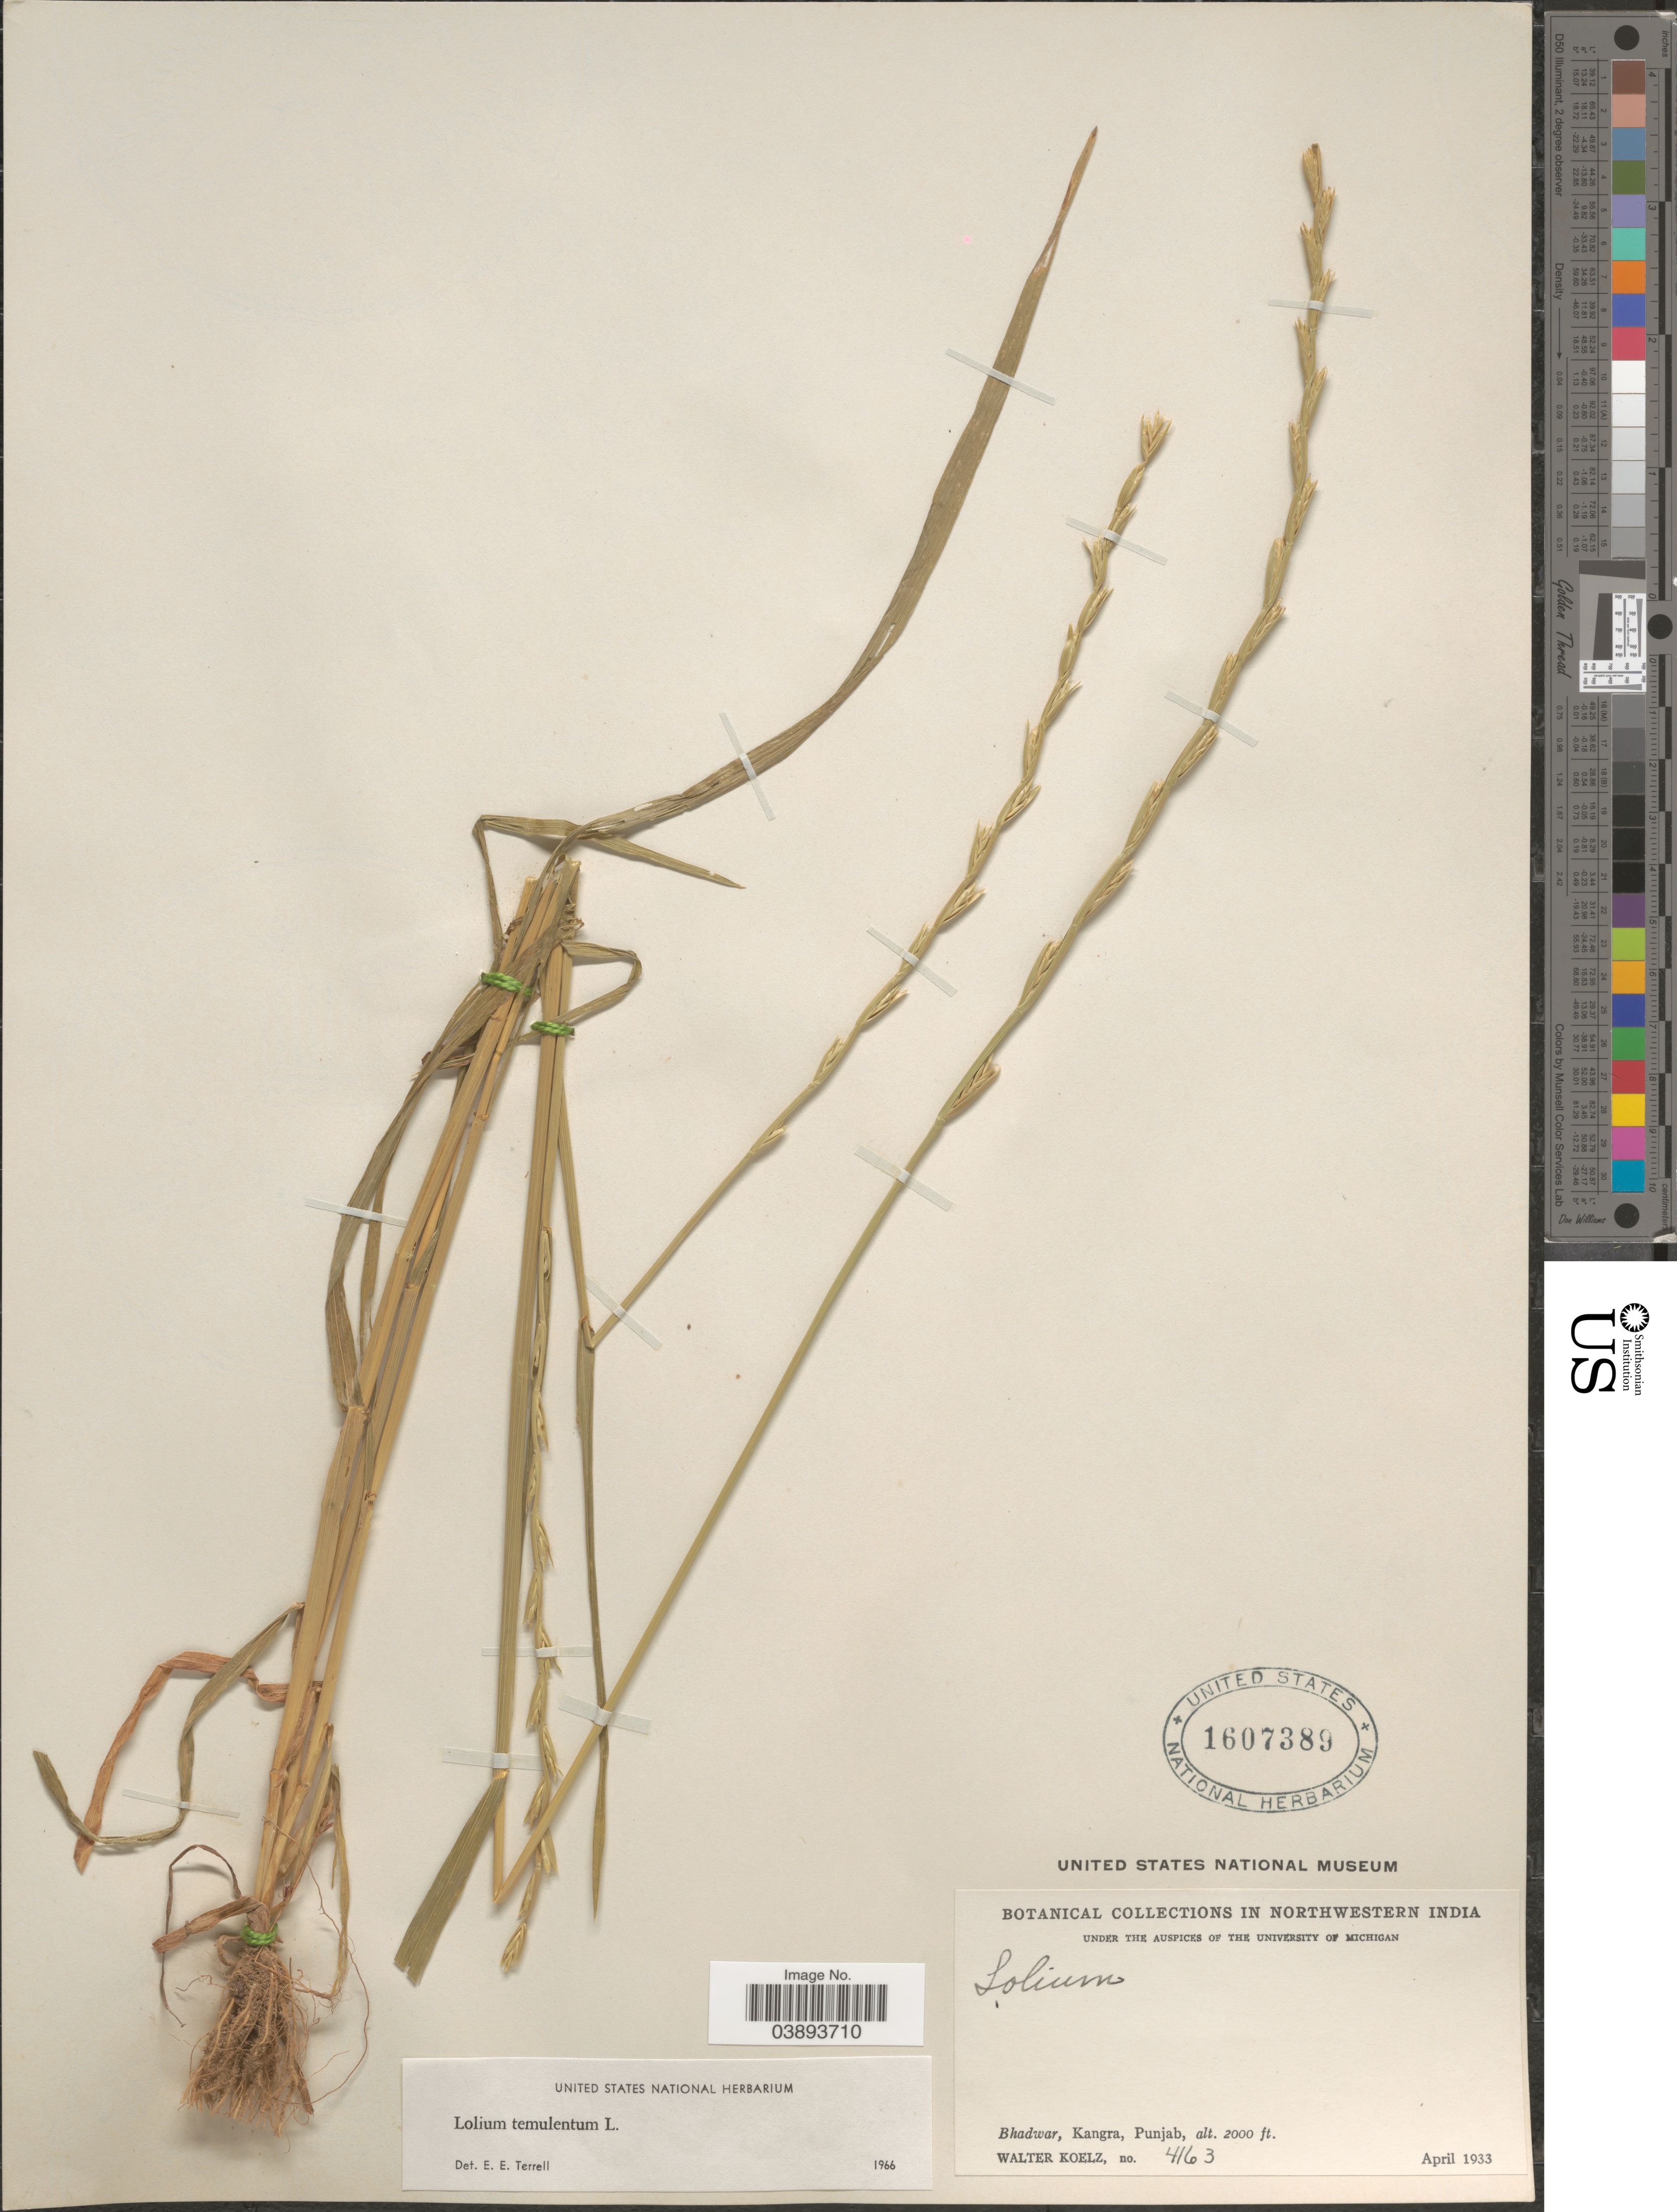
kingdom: Plantae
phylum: Tracheophyta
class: Liliopsida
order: Poales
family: Poaceae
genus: Lolium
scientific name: Lolium temulentum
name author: L.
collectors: W. N. Koelz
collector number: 4163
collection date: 1933-04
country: India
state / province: Punjab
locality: Northwestern India. Bhadwar, Kangra, Punjab.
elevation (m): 610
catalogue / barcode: US 1607389